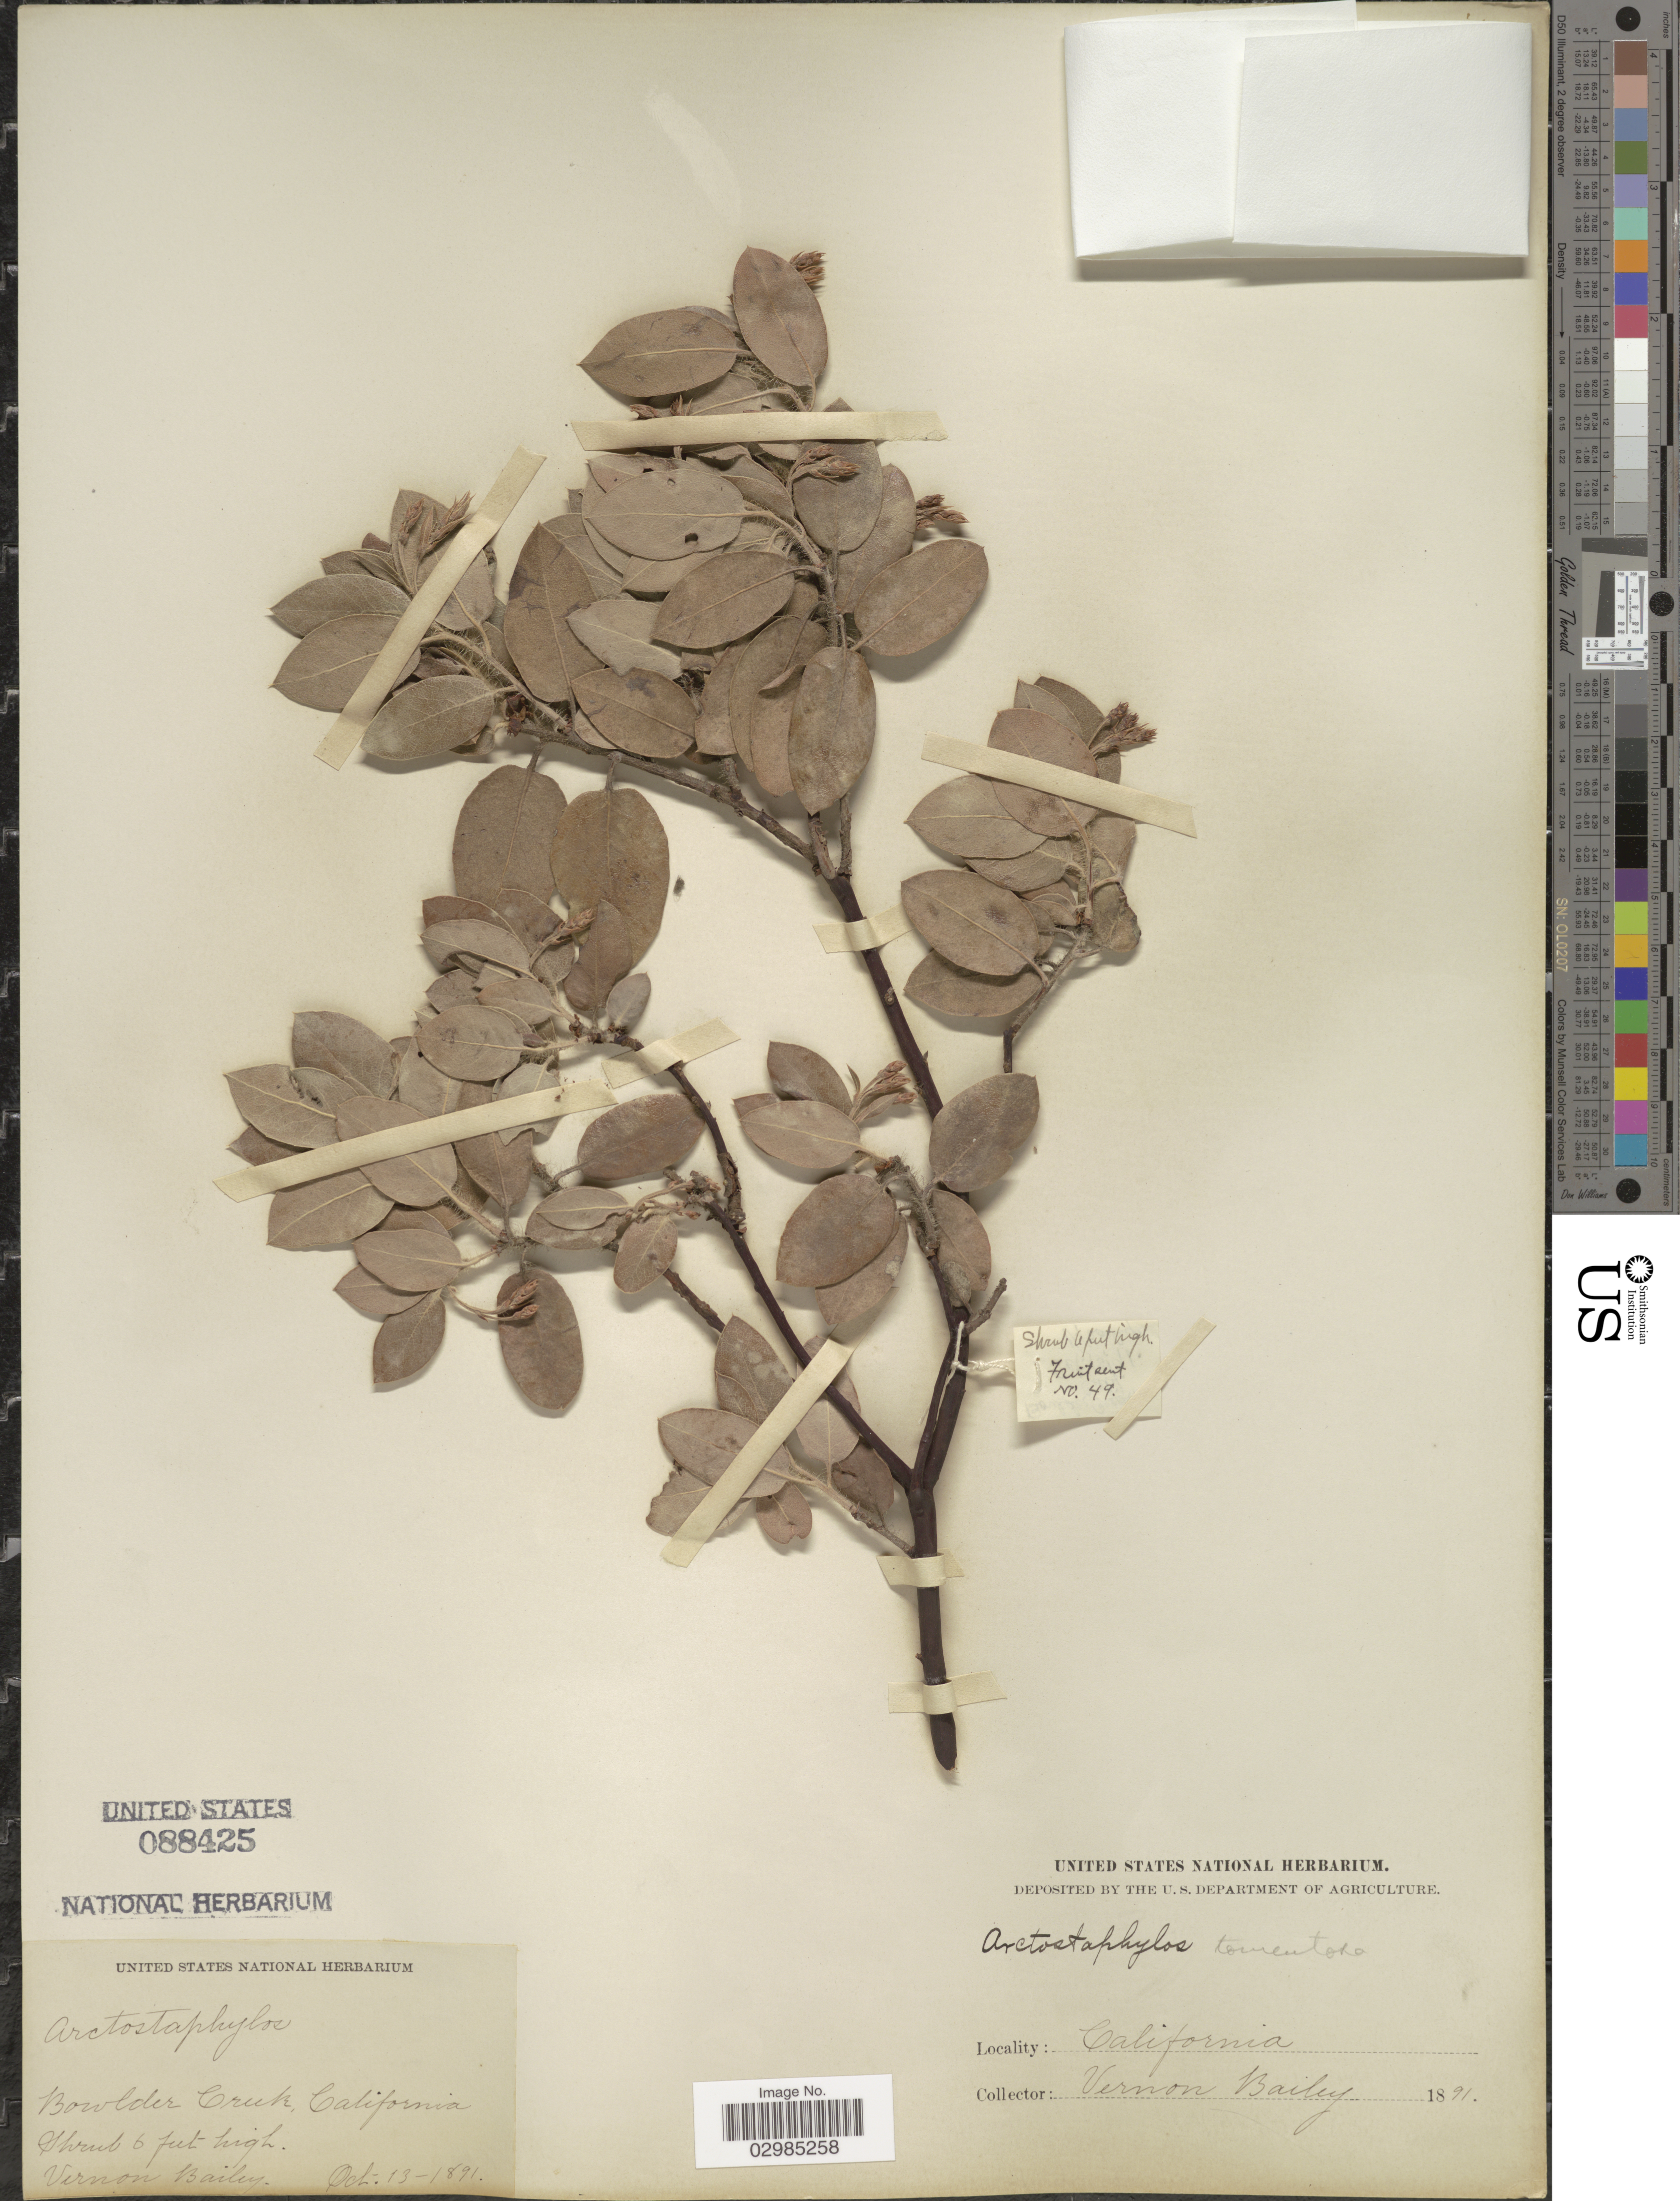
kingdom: Plantae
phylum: Tracheophyta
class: Magnoliopsida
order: Ericales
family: Ericaceae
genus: Arctostaphylos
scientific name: Arctostaphylos vestita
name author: Eastw. in Sarg.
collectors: V. O. Bailey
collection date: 1891-10-13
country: United States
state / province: California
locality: Bowlder Creek.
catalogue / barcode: US 88425